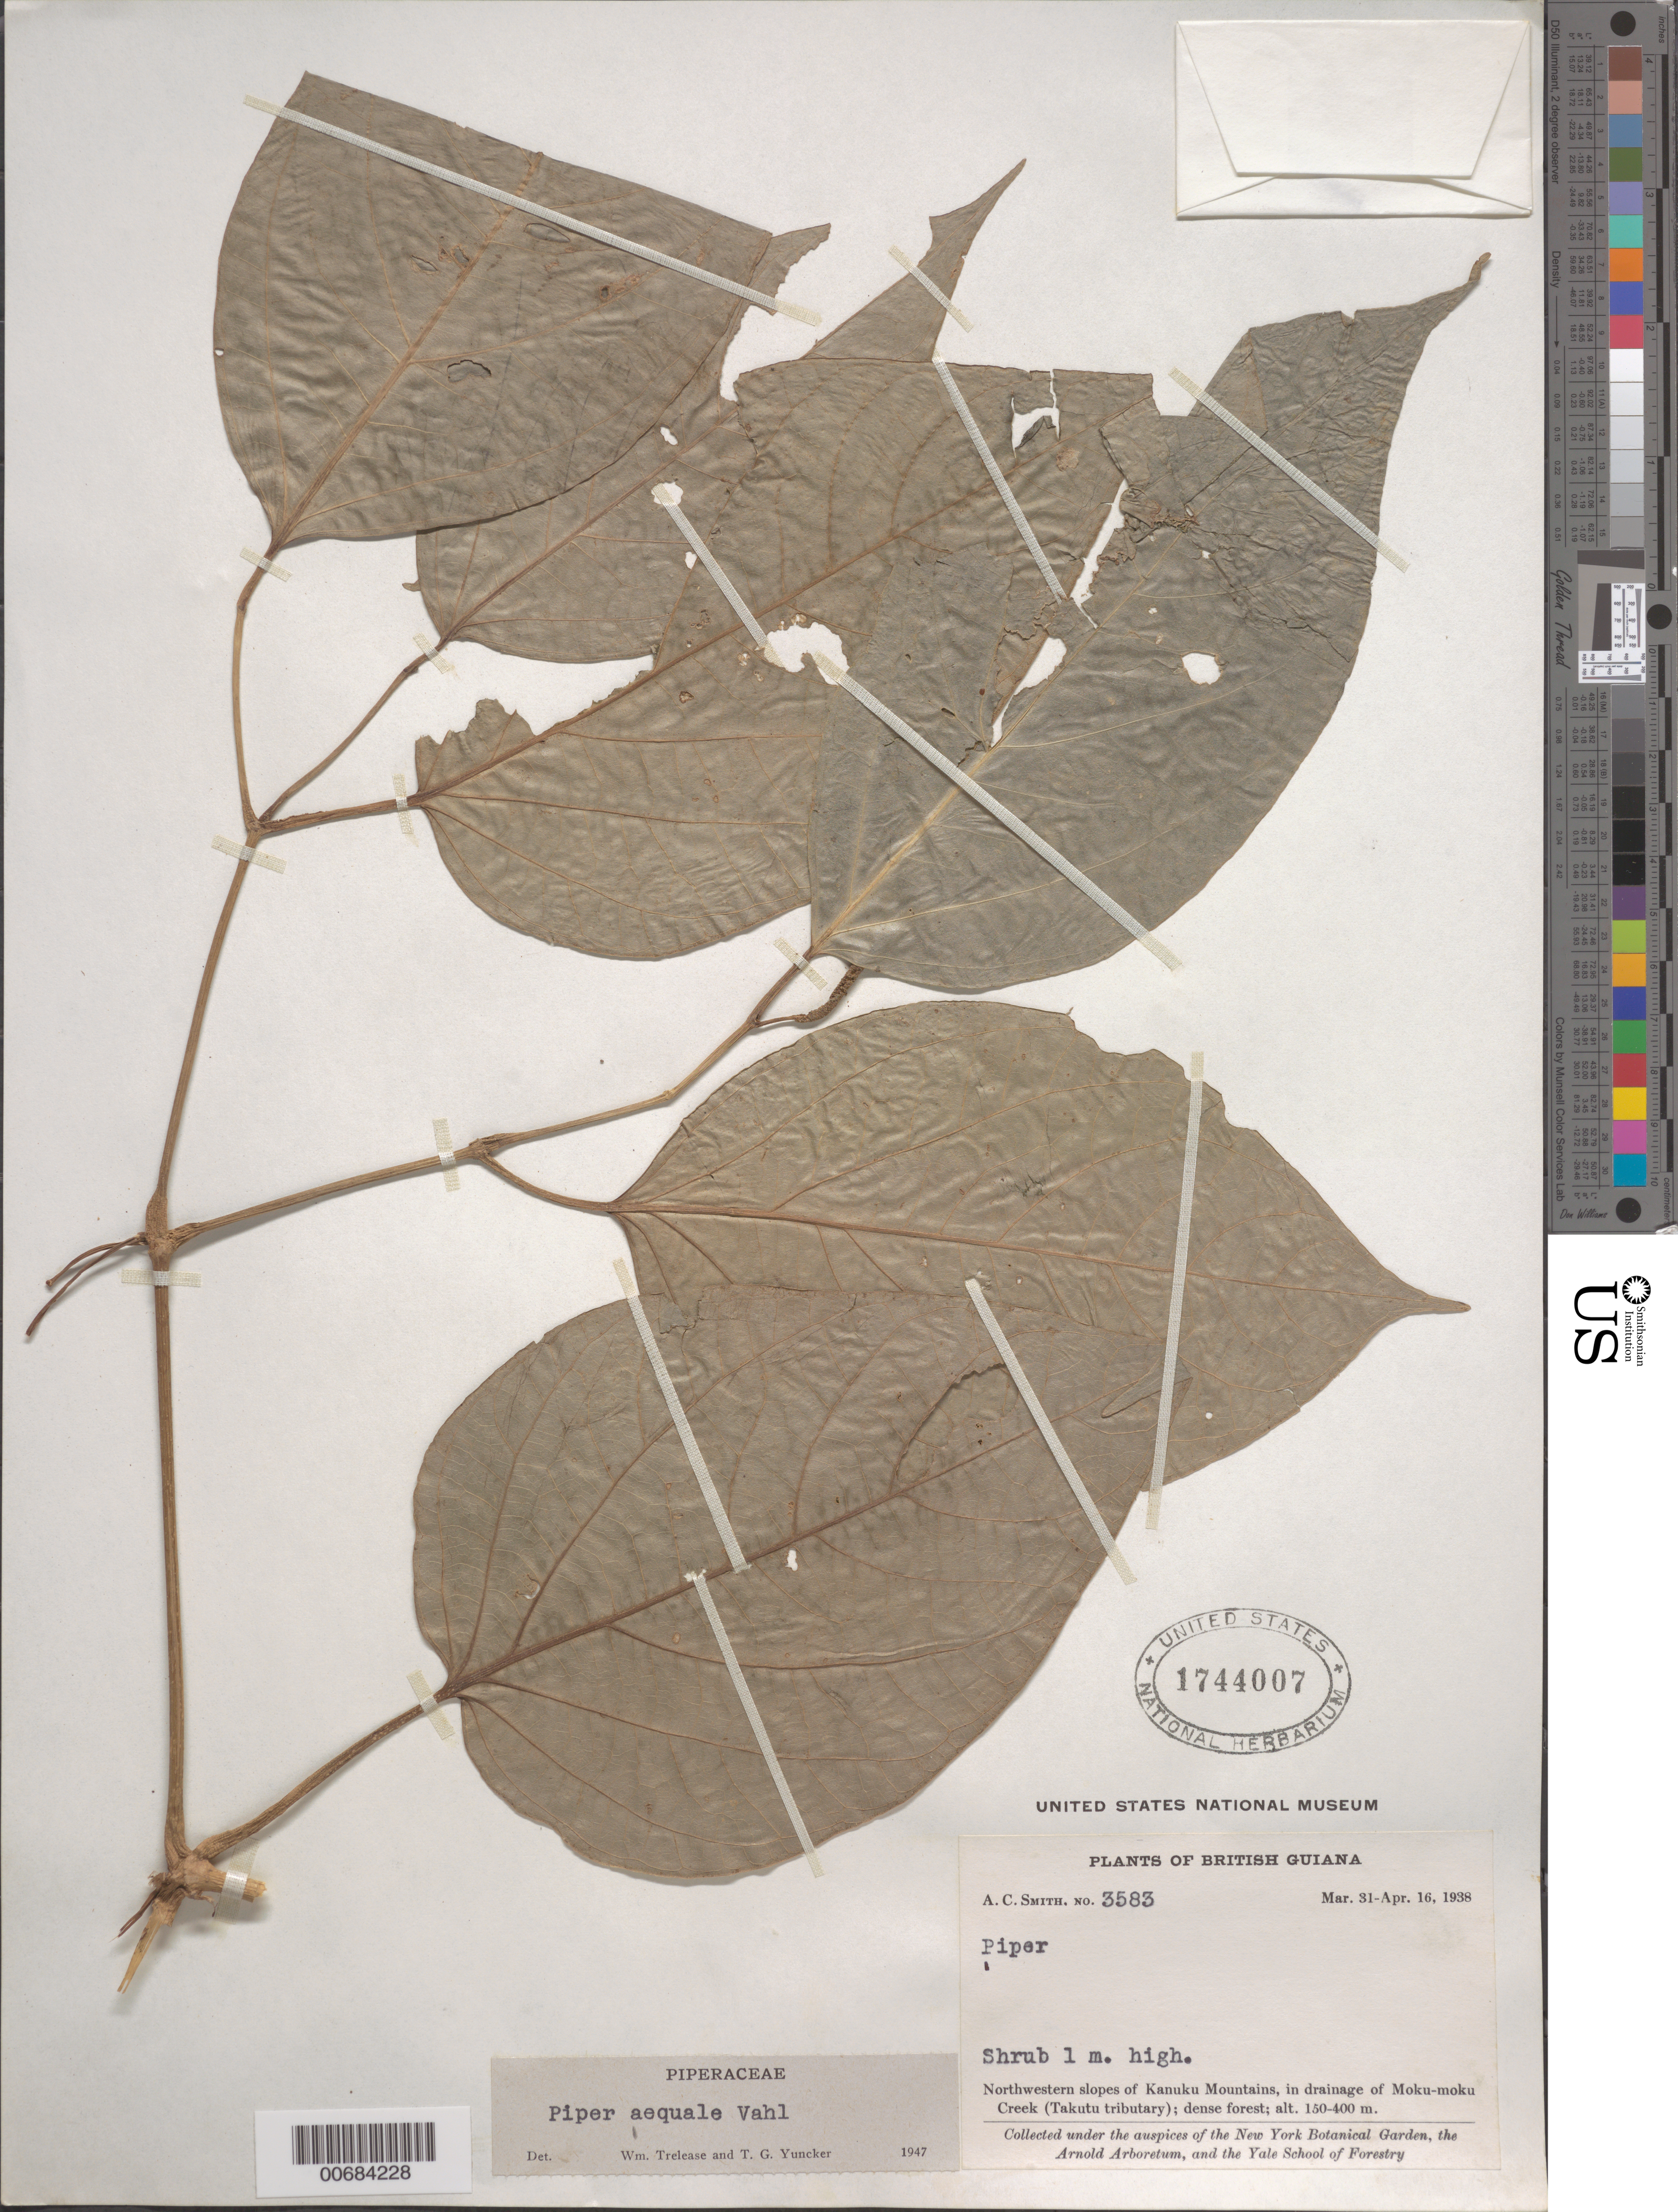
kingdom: Plantae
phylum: Tracheophyta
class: Magnoliopsida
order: Piperales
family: Piperaceae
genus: Piper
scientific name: Piper aequale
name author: Vahl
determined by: Trelease, W.; Yuncker, T. G.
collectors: A. C. Smith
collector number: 3583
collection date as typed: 31-Mar-38 to 16-Apr-38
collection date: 1938-03-31/1938-04-16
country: Guyana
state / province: U. Takutu-U. Essequibo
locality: Kanuku Mts., NW slopes, in drainage of Moku-moku Creek (Takutu tributary)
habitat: Dense forest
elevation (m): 150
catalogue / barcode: US 1744007